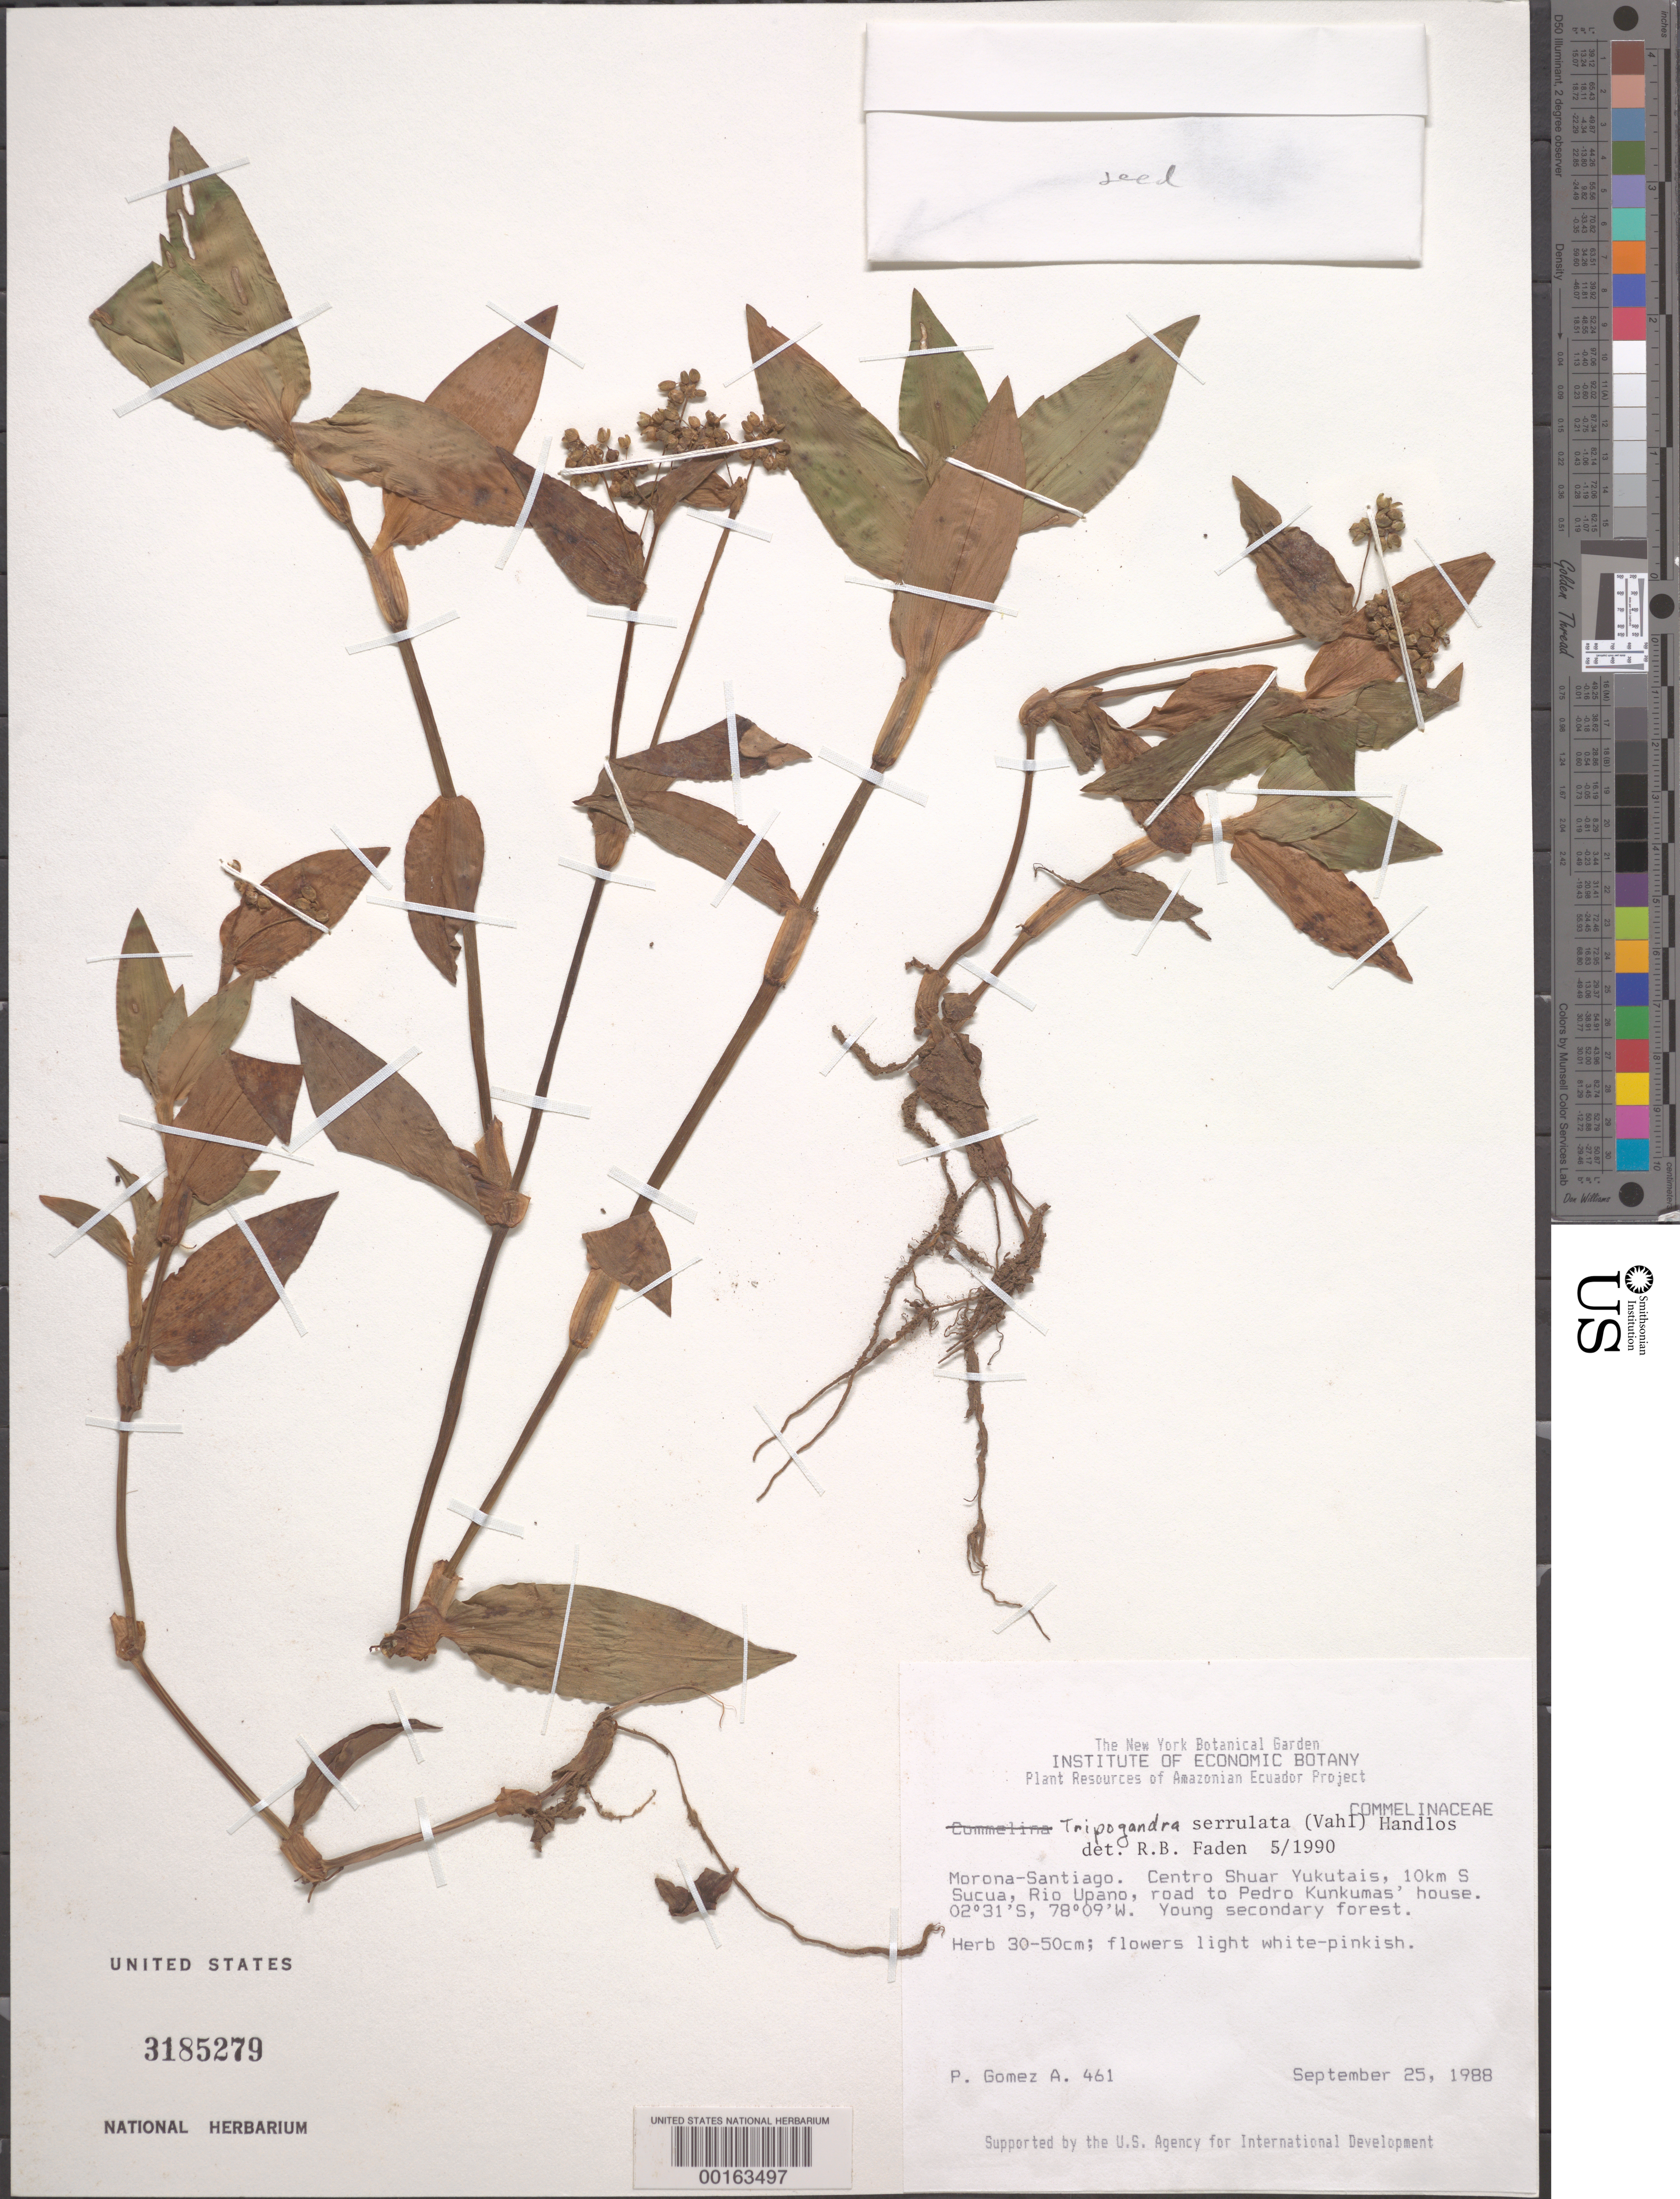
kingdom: Plantae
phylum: Tracheophyta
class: Liliopsida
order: Commelinales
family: Commelinaceae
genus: Tripogandra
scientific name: Tripogandra serrulata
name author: (Vahl) Handlos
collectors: P. Gomez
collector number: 461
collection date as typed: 25 Sep 1988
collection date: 1988-09-25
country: Ecuador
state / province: Morona-Santiago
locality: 10 km S of sucua, Rio upano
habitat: Young secondary forest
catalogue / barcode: US 3185279